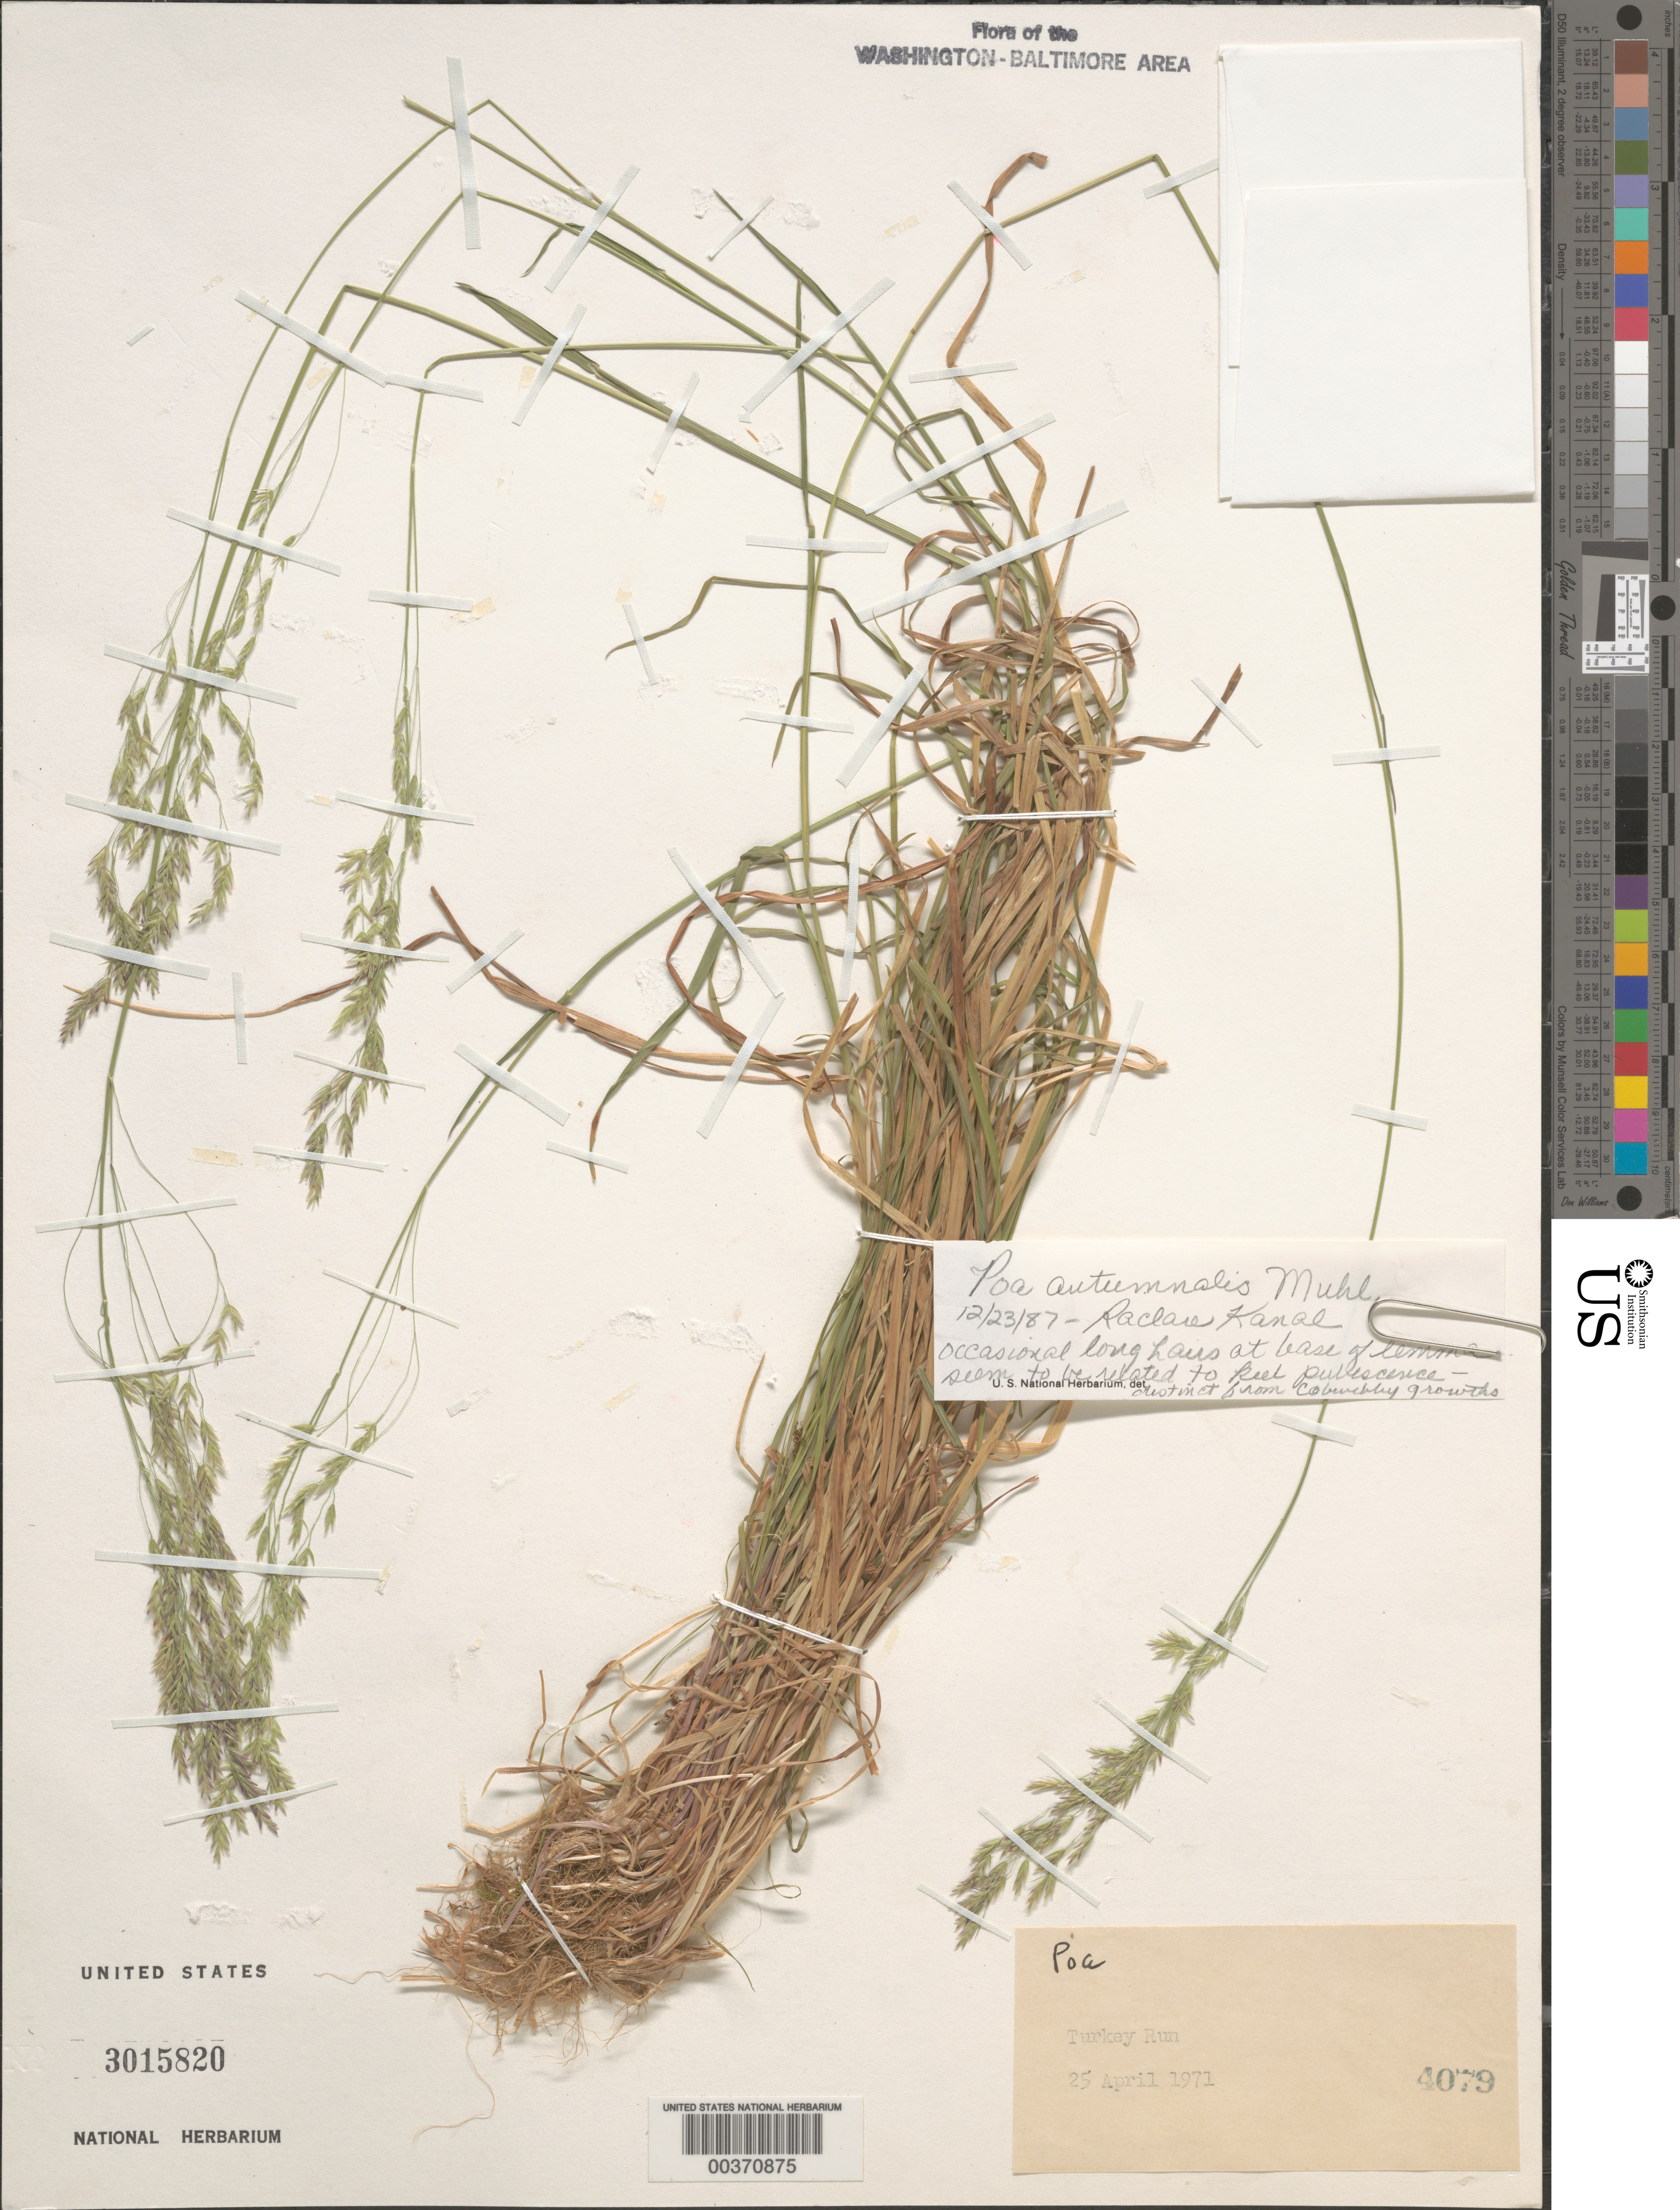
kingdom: Plantae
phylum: Tracheophyta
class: Liliopsida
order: Poales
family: Poaceae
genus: Poa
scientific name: Poa autumnalis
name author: Muhl. ex Elliott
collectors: E. E. Terrell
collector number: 4079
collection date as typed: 25 Apr 1971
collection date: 1971-04-25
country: United States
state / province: Virginia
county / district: Fairfax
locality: Turkey Run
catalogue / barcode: US 3015820